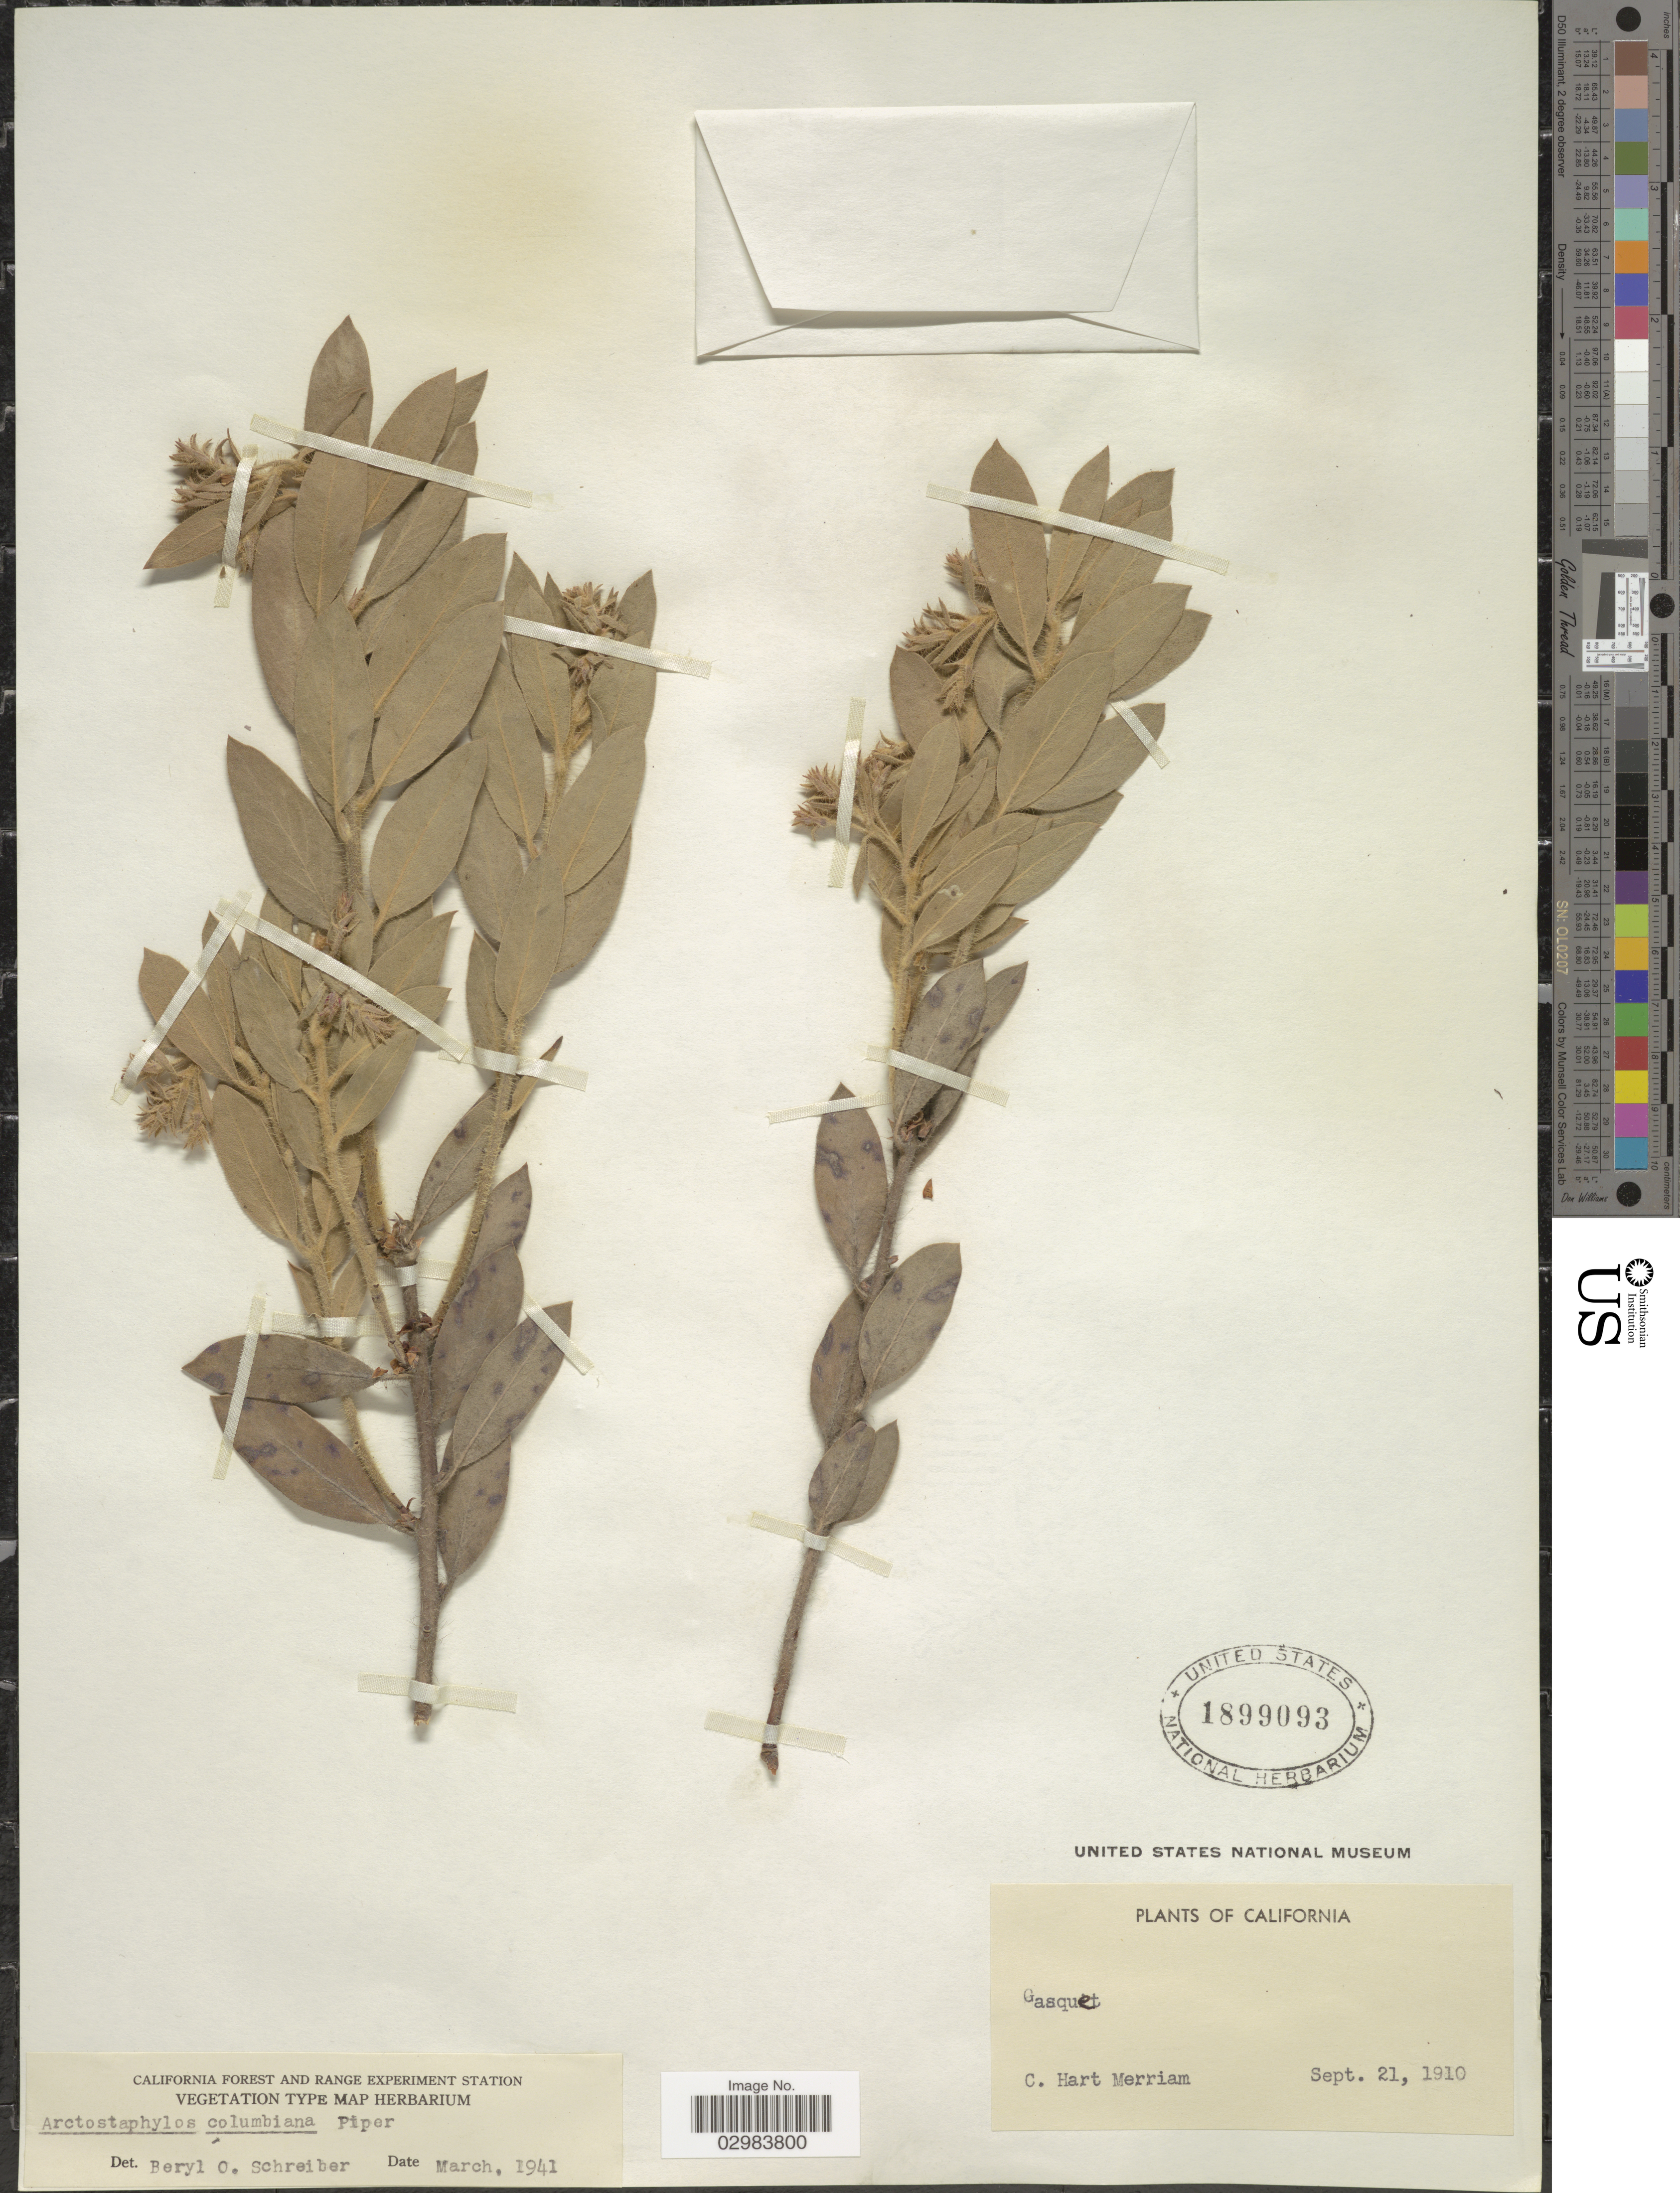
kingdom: Plantae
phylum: Tracheophyta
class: Magnoliopsida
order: Ericales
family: Ericaceae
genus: Arctostaphylos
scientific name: Arctostaphylos columbiana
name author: Piper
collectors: C. Merriam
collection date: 1910-09-21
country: United States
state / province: California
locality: Gasquet.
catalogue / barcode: US 1899093